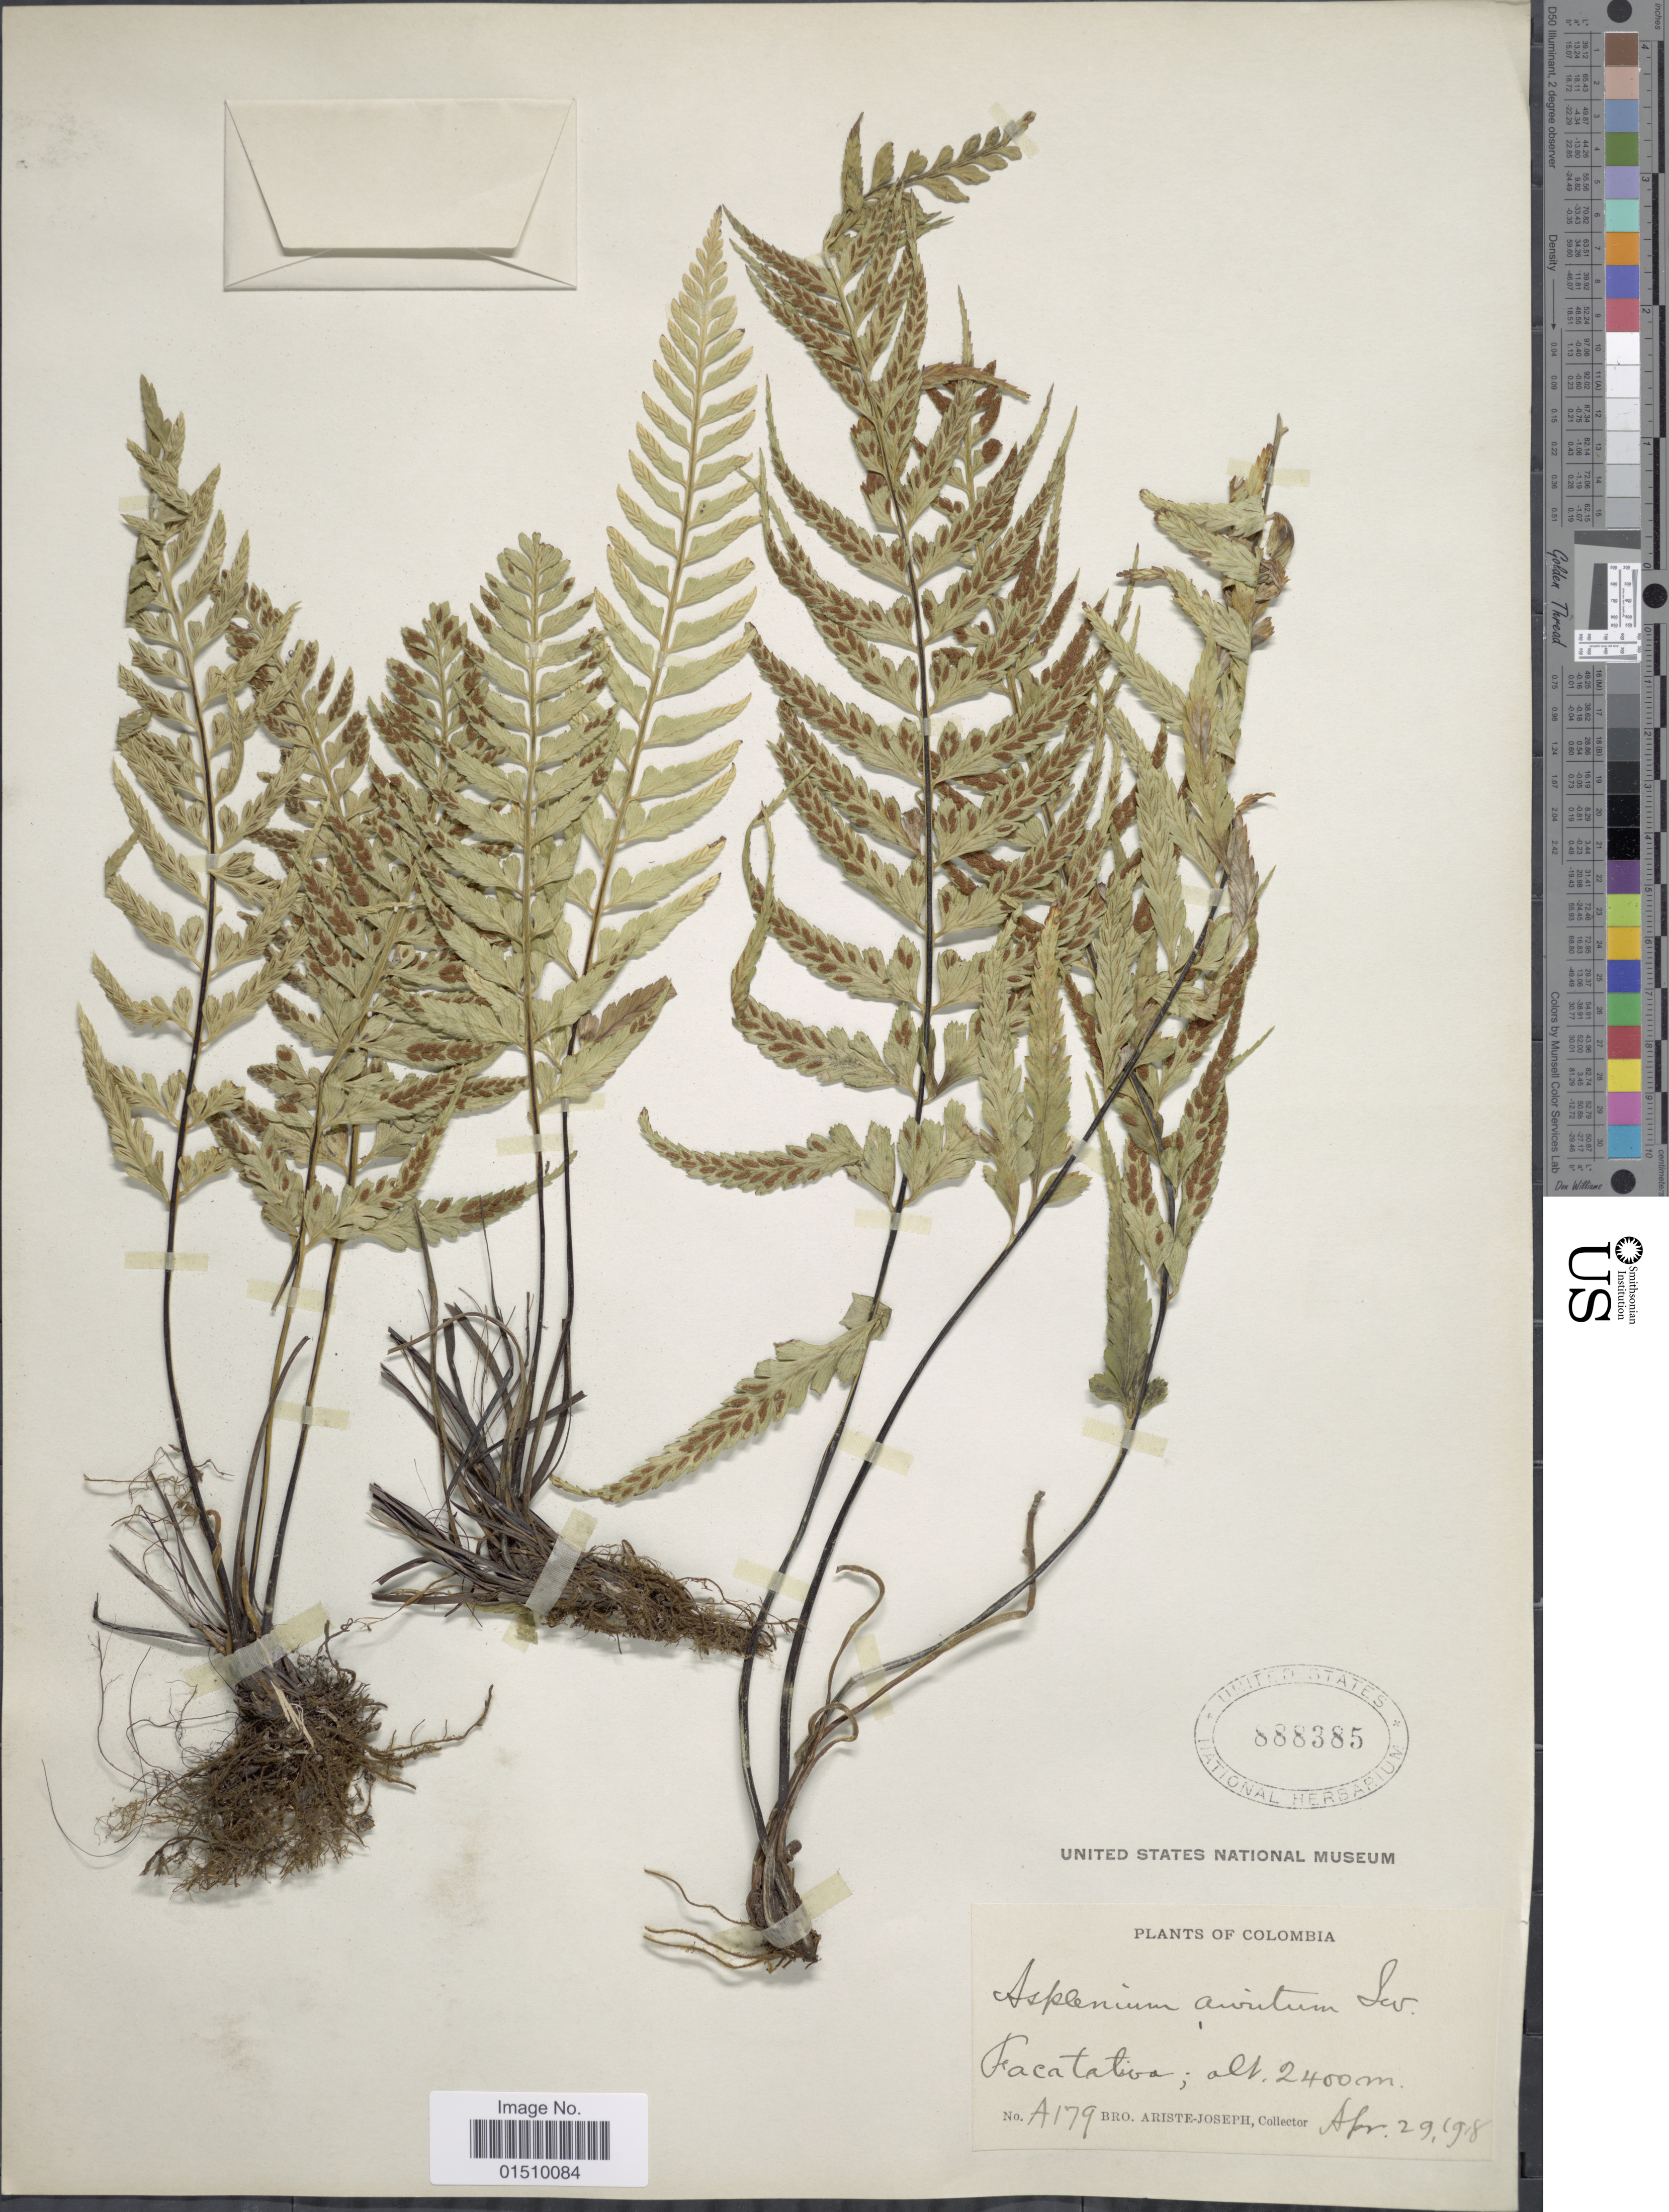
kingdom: Plantae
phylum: Tracheophyta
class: Polypodiopsida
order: Polypodiales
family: Aspleniaceae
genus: Asplenium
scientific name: Asplenium auritum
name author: Sw.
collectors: Bro. Ariste-Joseph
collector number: A179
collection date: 1918-04-29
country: Colombia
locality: Facatativa.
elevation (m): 2400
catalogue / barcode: US 888385